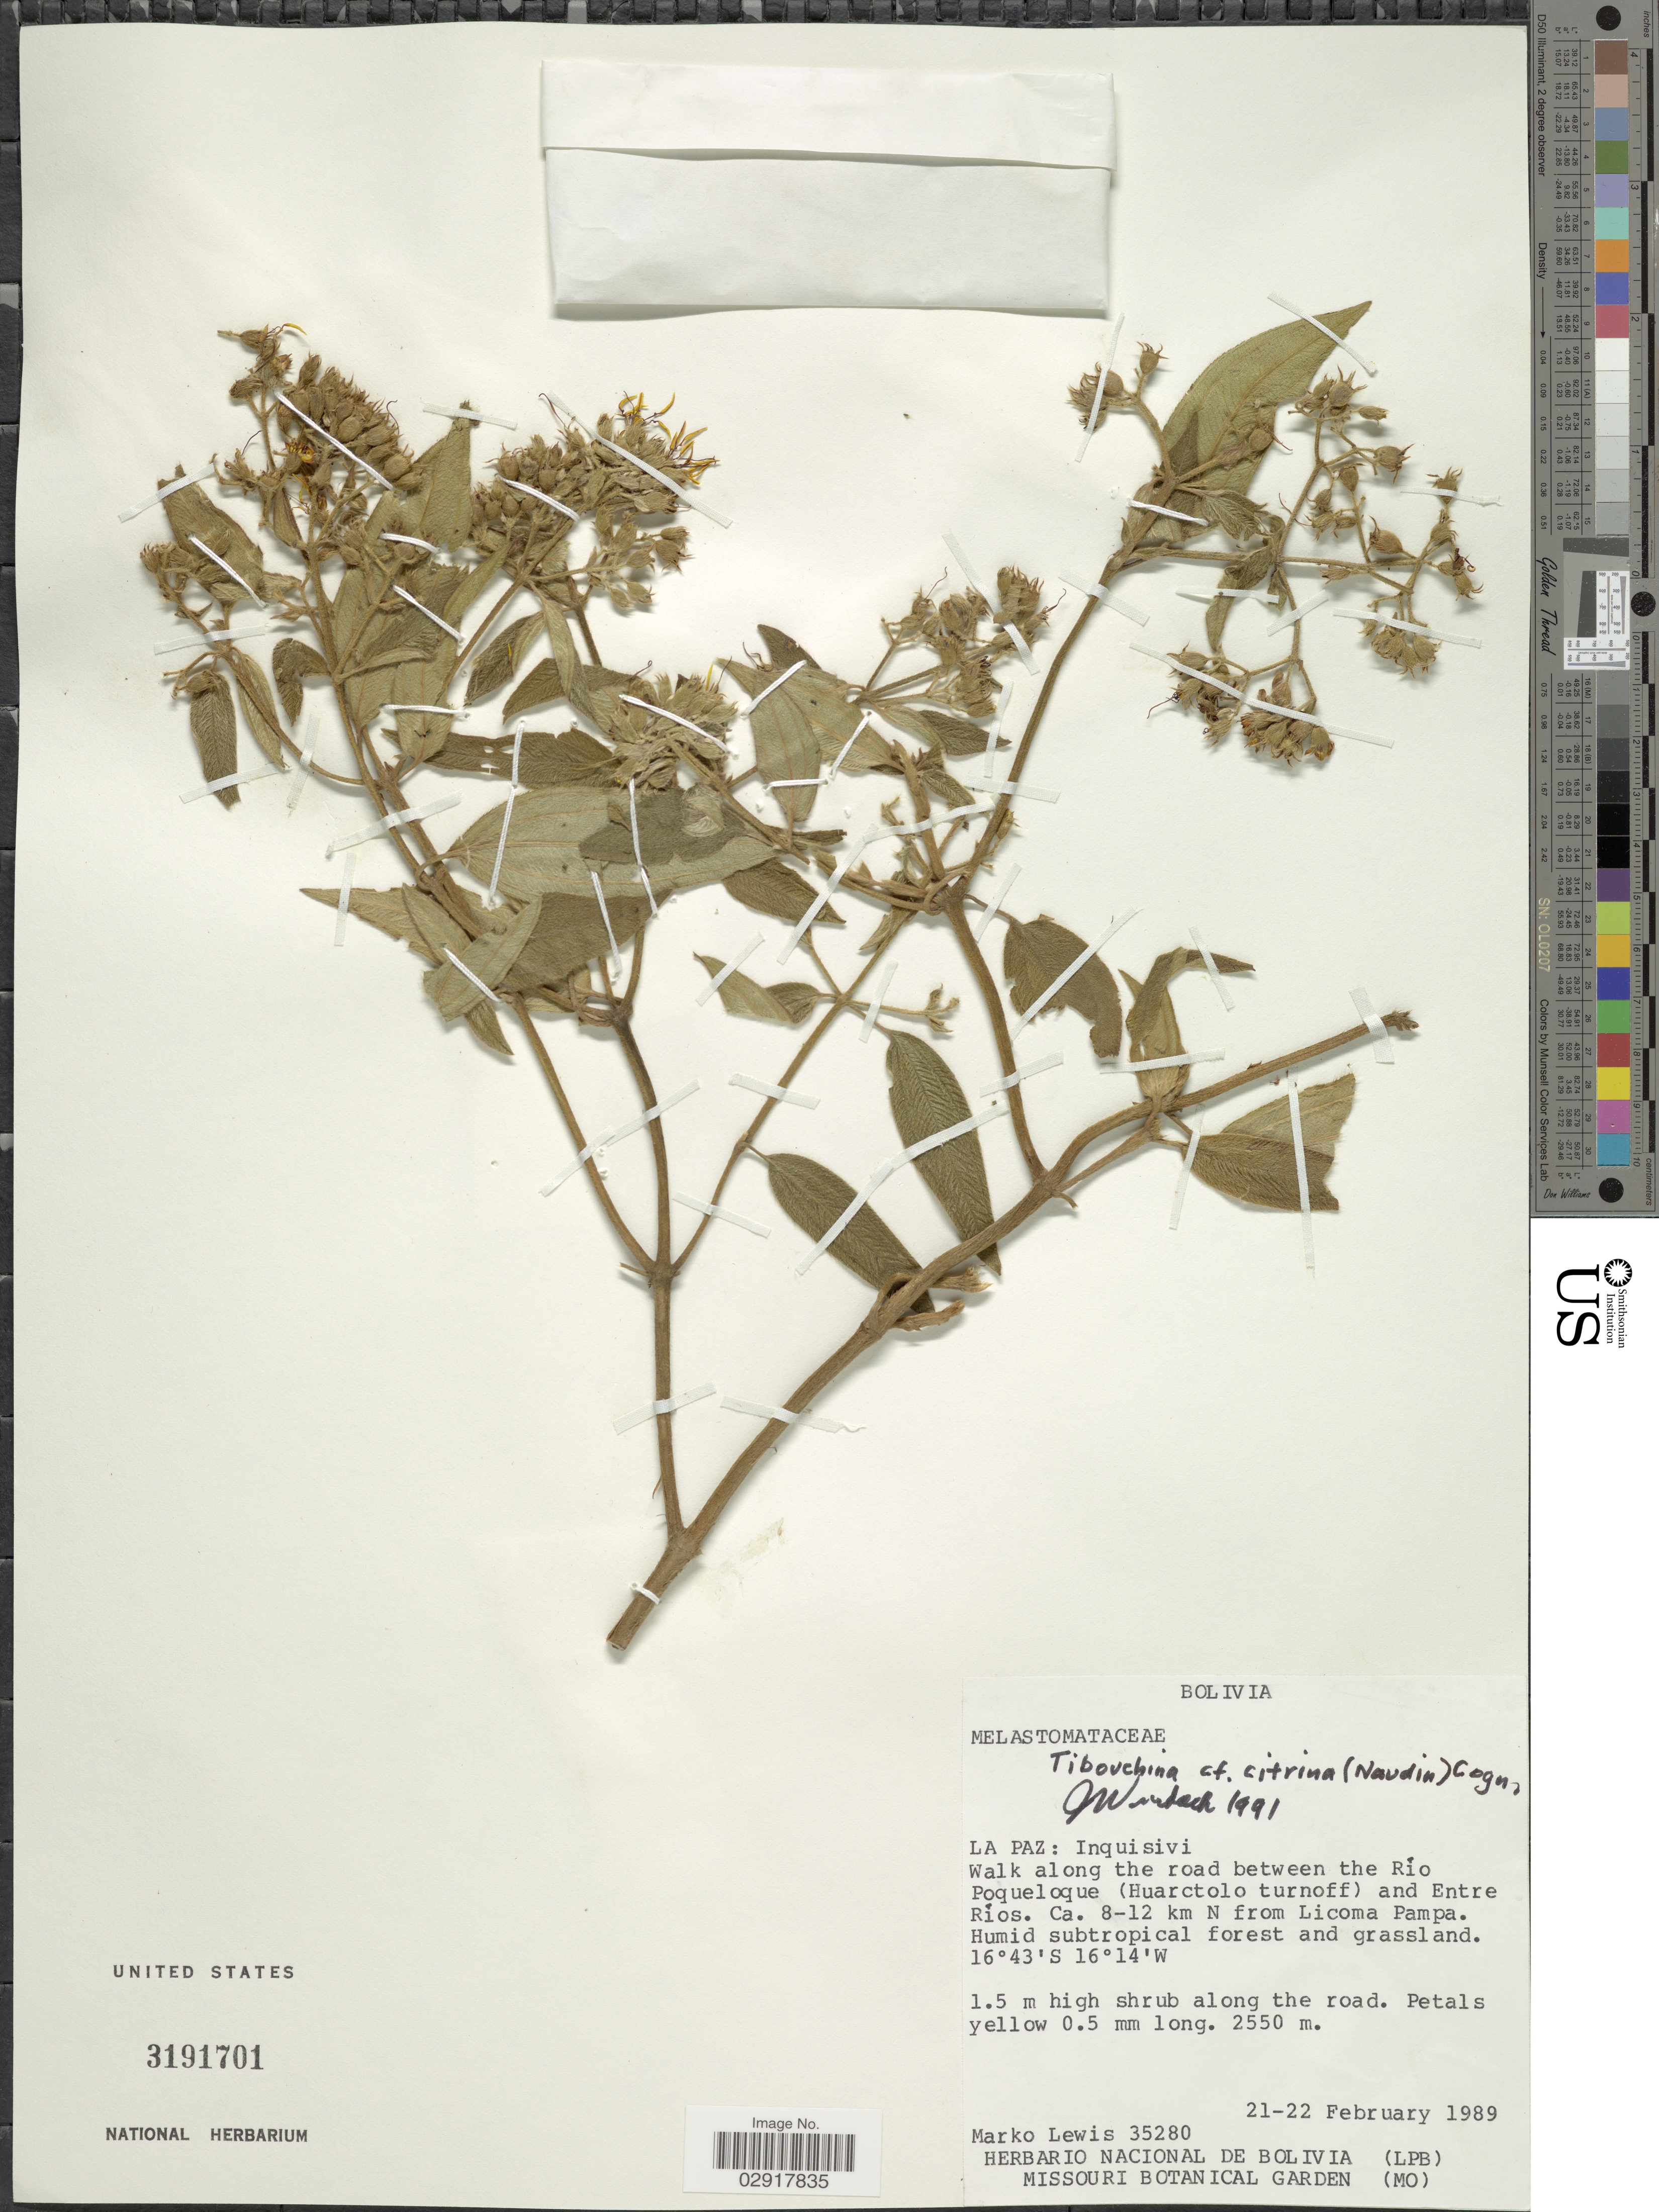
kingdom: Plantae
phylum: Tracheophyta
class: Magnoliopsida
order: Myrtales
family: Melastomataceae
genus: Chaetogastra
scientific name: Chaetogastra citrina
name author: (Naudin) P.J.F. Guim. & Michelang.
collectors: M. A. Lewis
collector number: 35280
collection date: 1989-02-21/1989-02-22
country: Bolivia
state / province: La Paz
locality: Inquisivi. Walk along the road between the Río Poqueloque (Huarctolo turnoff) and Entre Ríos. Ca. 8-12 km N from Licoma Pampa. Humid subtropical forest and grassland.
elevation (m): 2550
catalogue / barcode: US 3191701